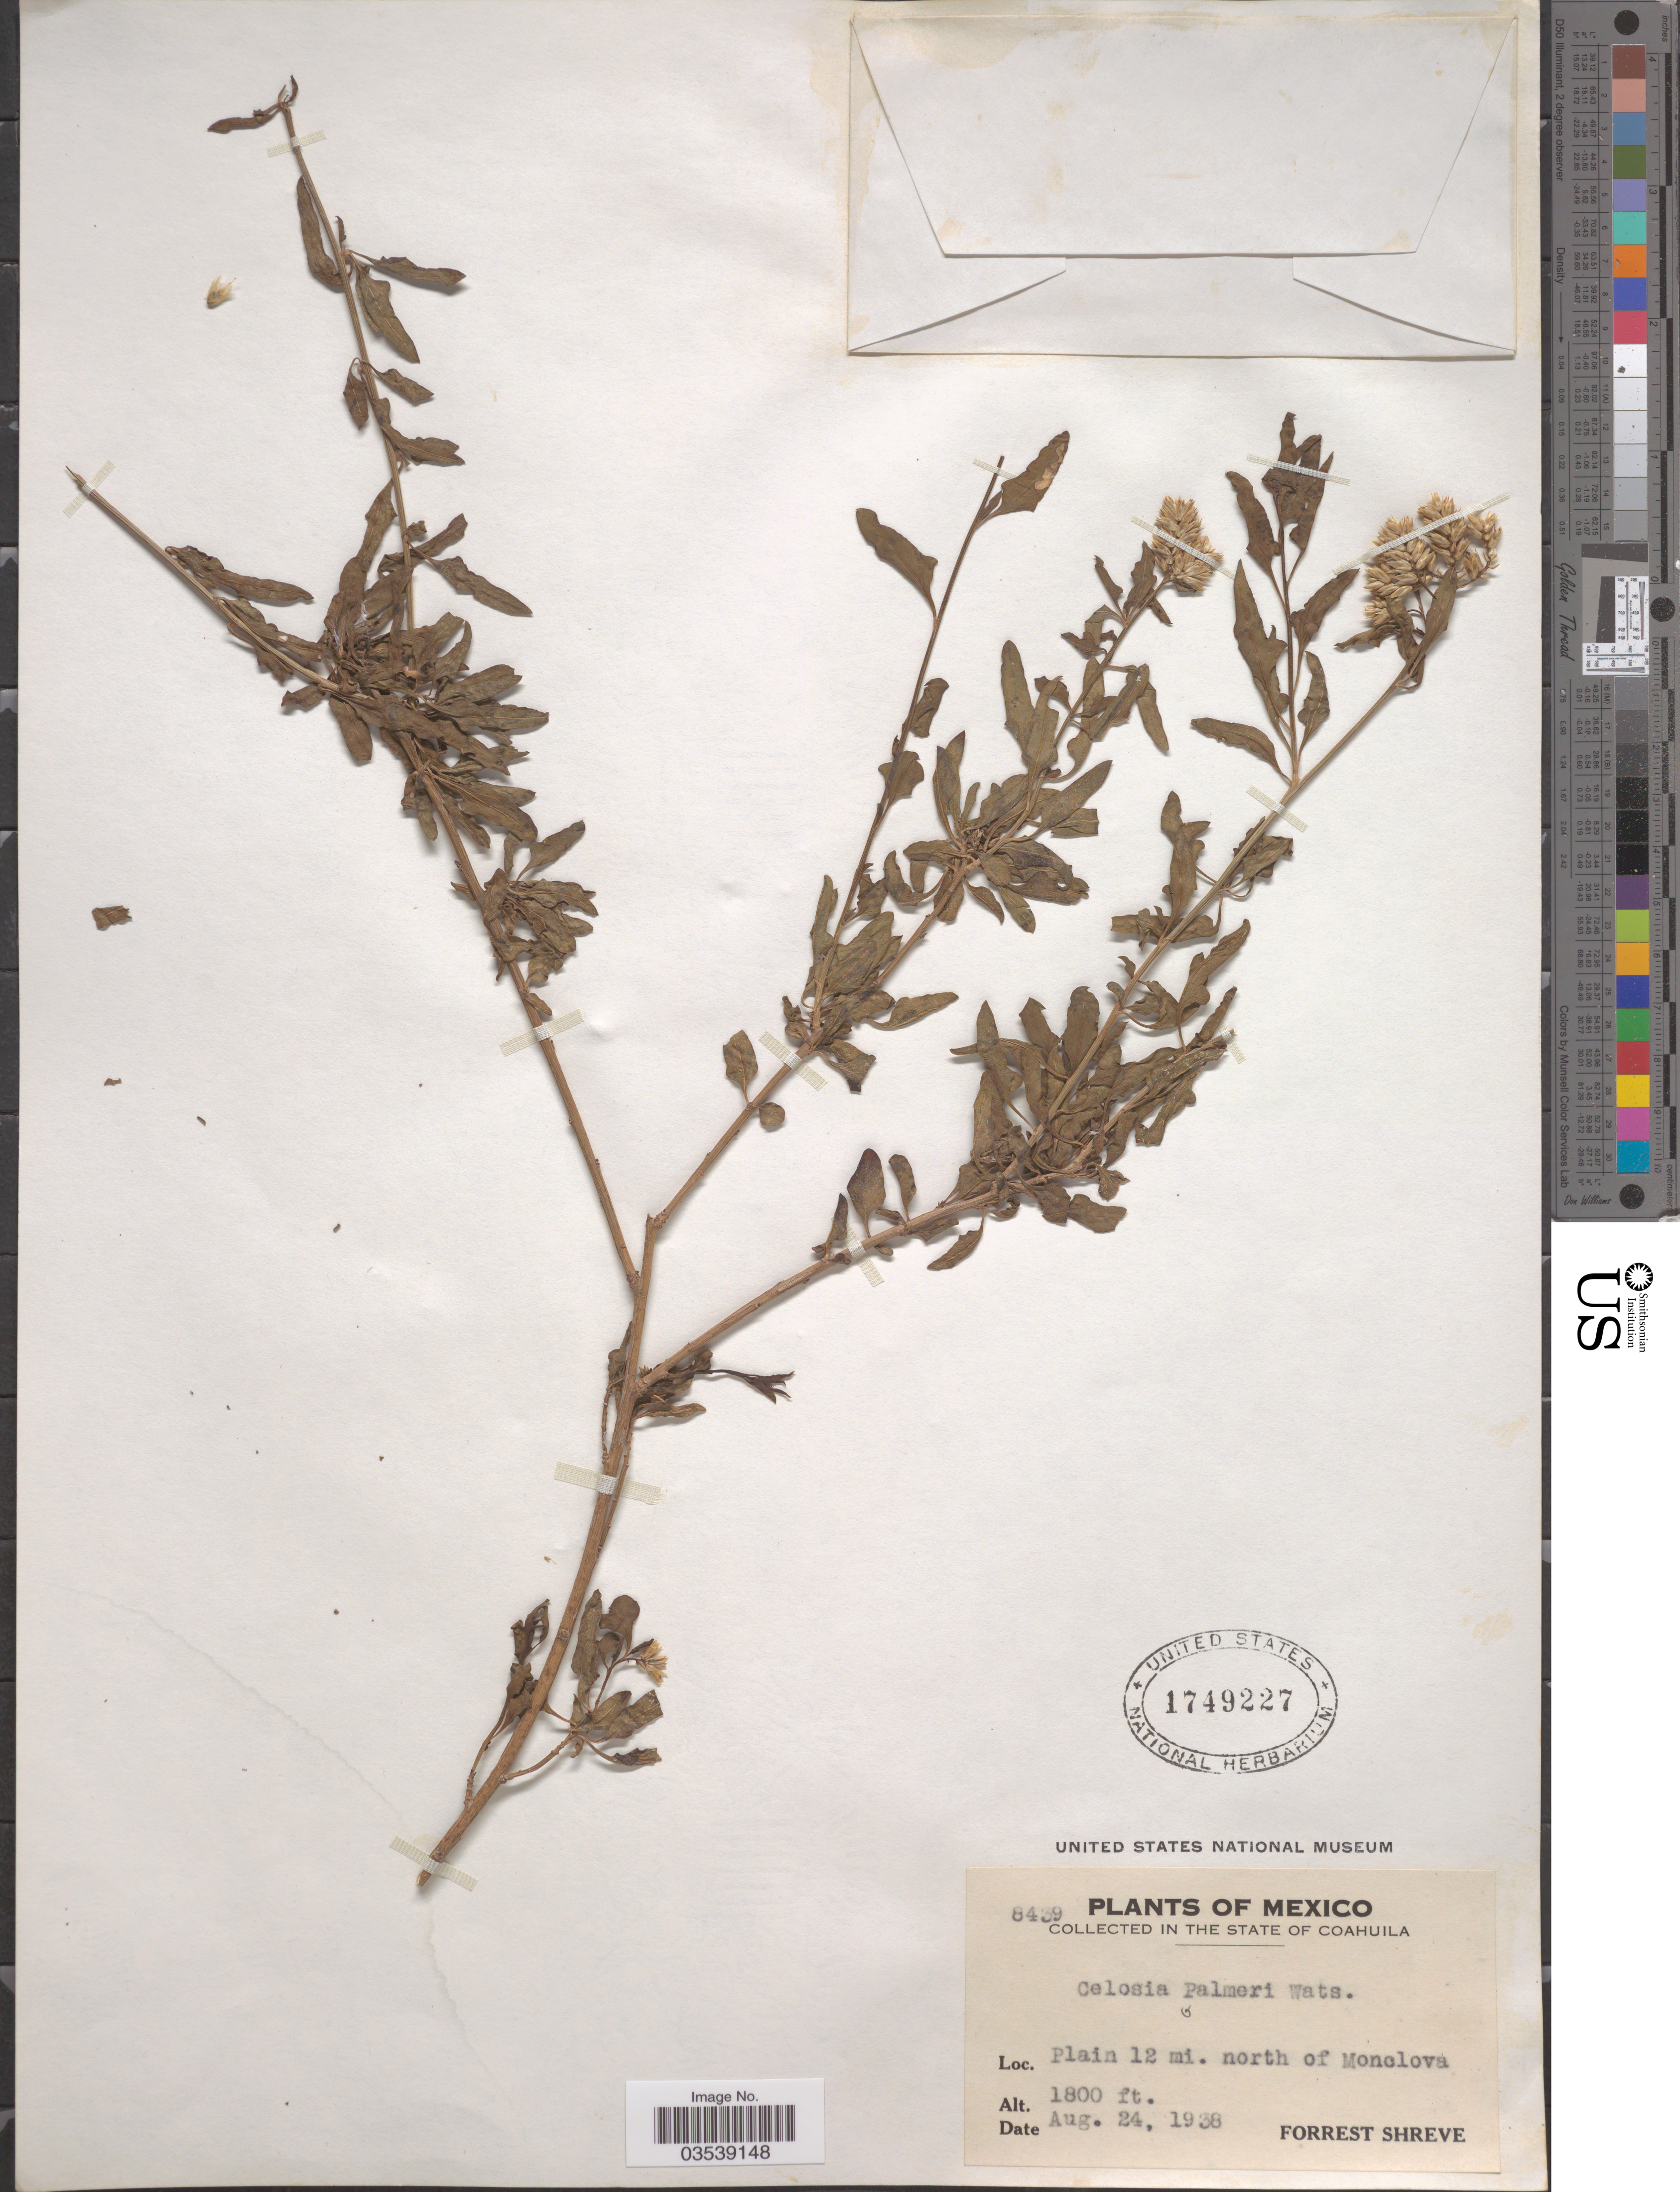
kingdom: Plantae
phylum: Tracheophyta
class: Magnoliopsida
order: Caryophyllales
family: Amaranthaceae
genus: Celosia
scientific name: Celosia palmeri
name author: S. Watson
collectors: F. Shreve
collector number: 8439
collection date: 1938-08-24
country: Mexico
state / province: Coahuila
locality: Plain 12 mi. north of Monclova.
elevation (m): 549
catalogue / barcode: US 1749227